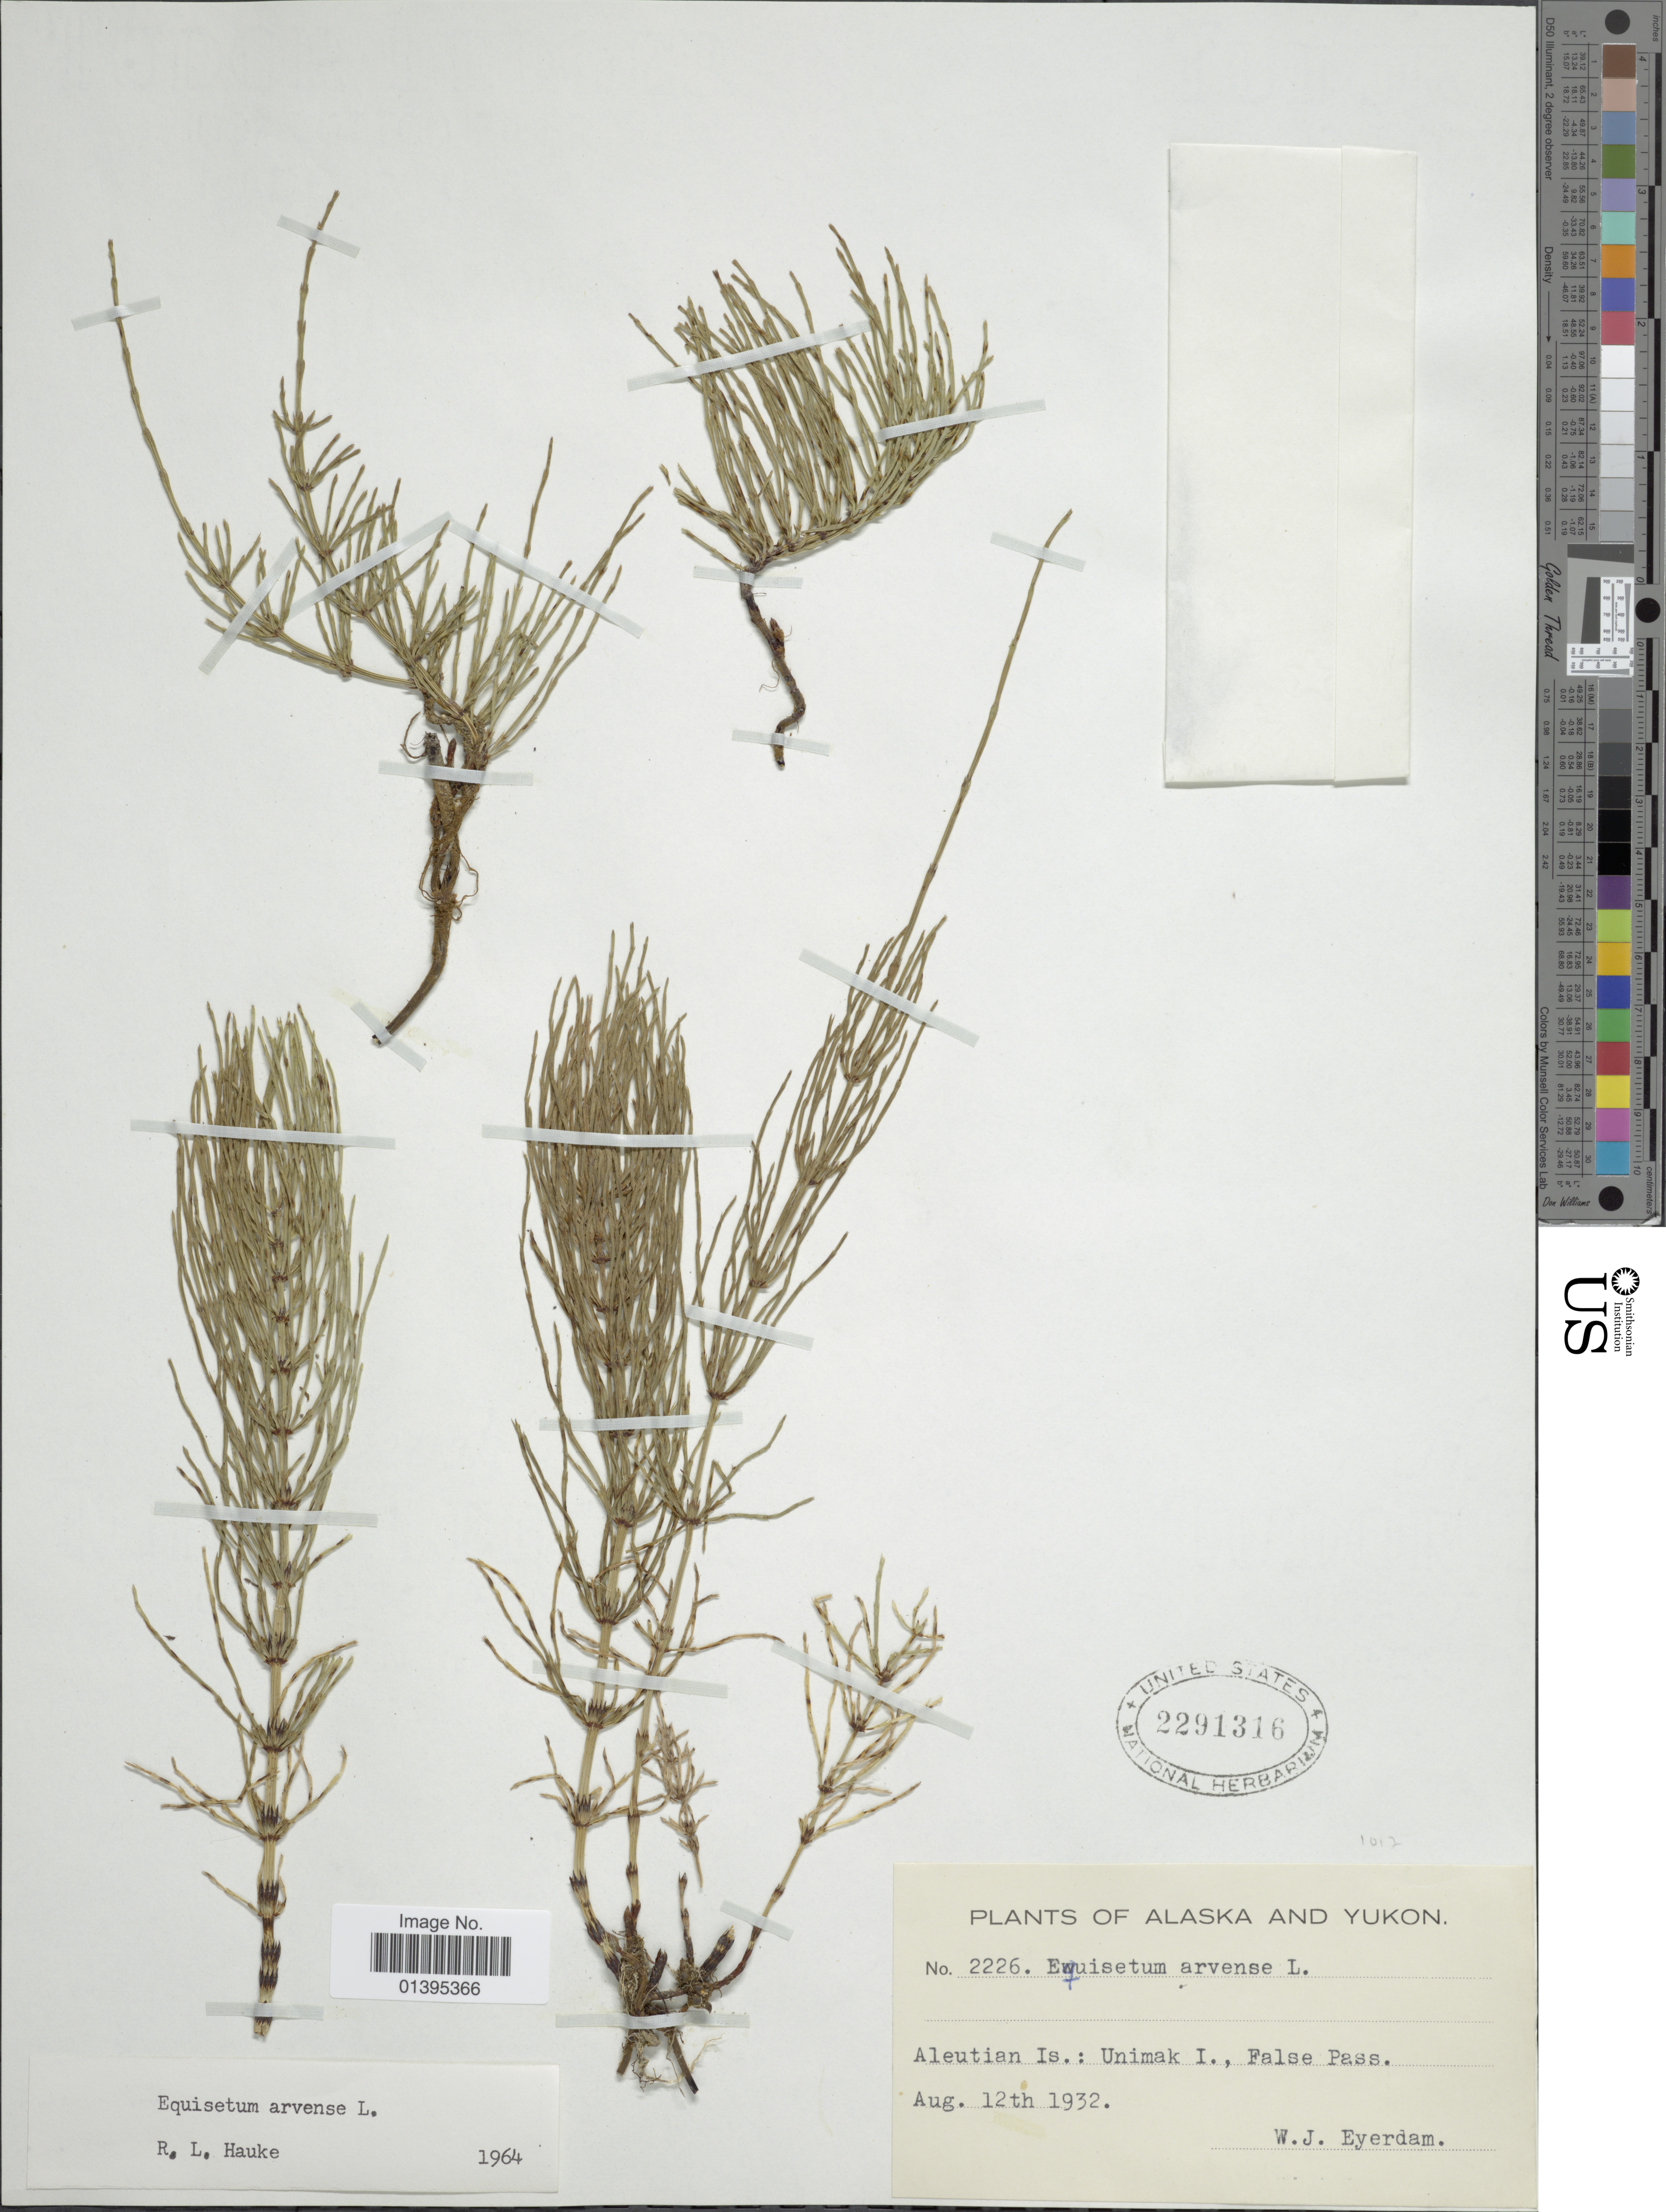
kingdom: Plantae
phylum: Tracheophyta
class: Polypodiopsida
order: Equisetales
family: Equisetaceae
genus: Equisetum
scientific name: Equisetum arvense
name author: L.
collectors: W. J. Eyerdam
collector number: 2226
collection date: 1932-08-12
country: United States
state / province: Alaska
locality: Alaska and Yukon, Aleutian Is.: Unimak I., False Pass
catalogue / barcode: US 2291316